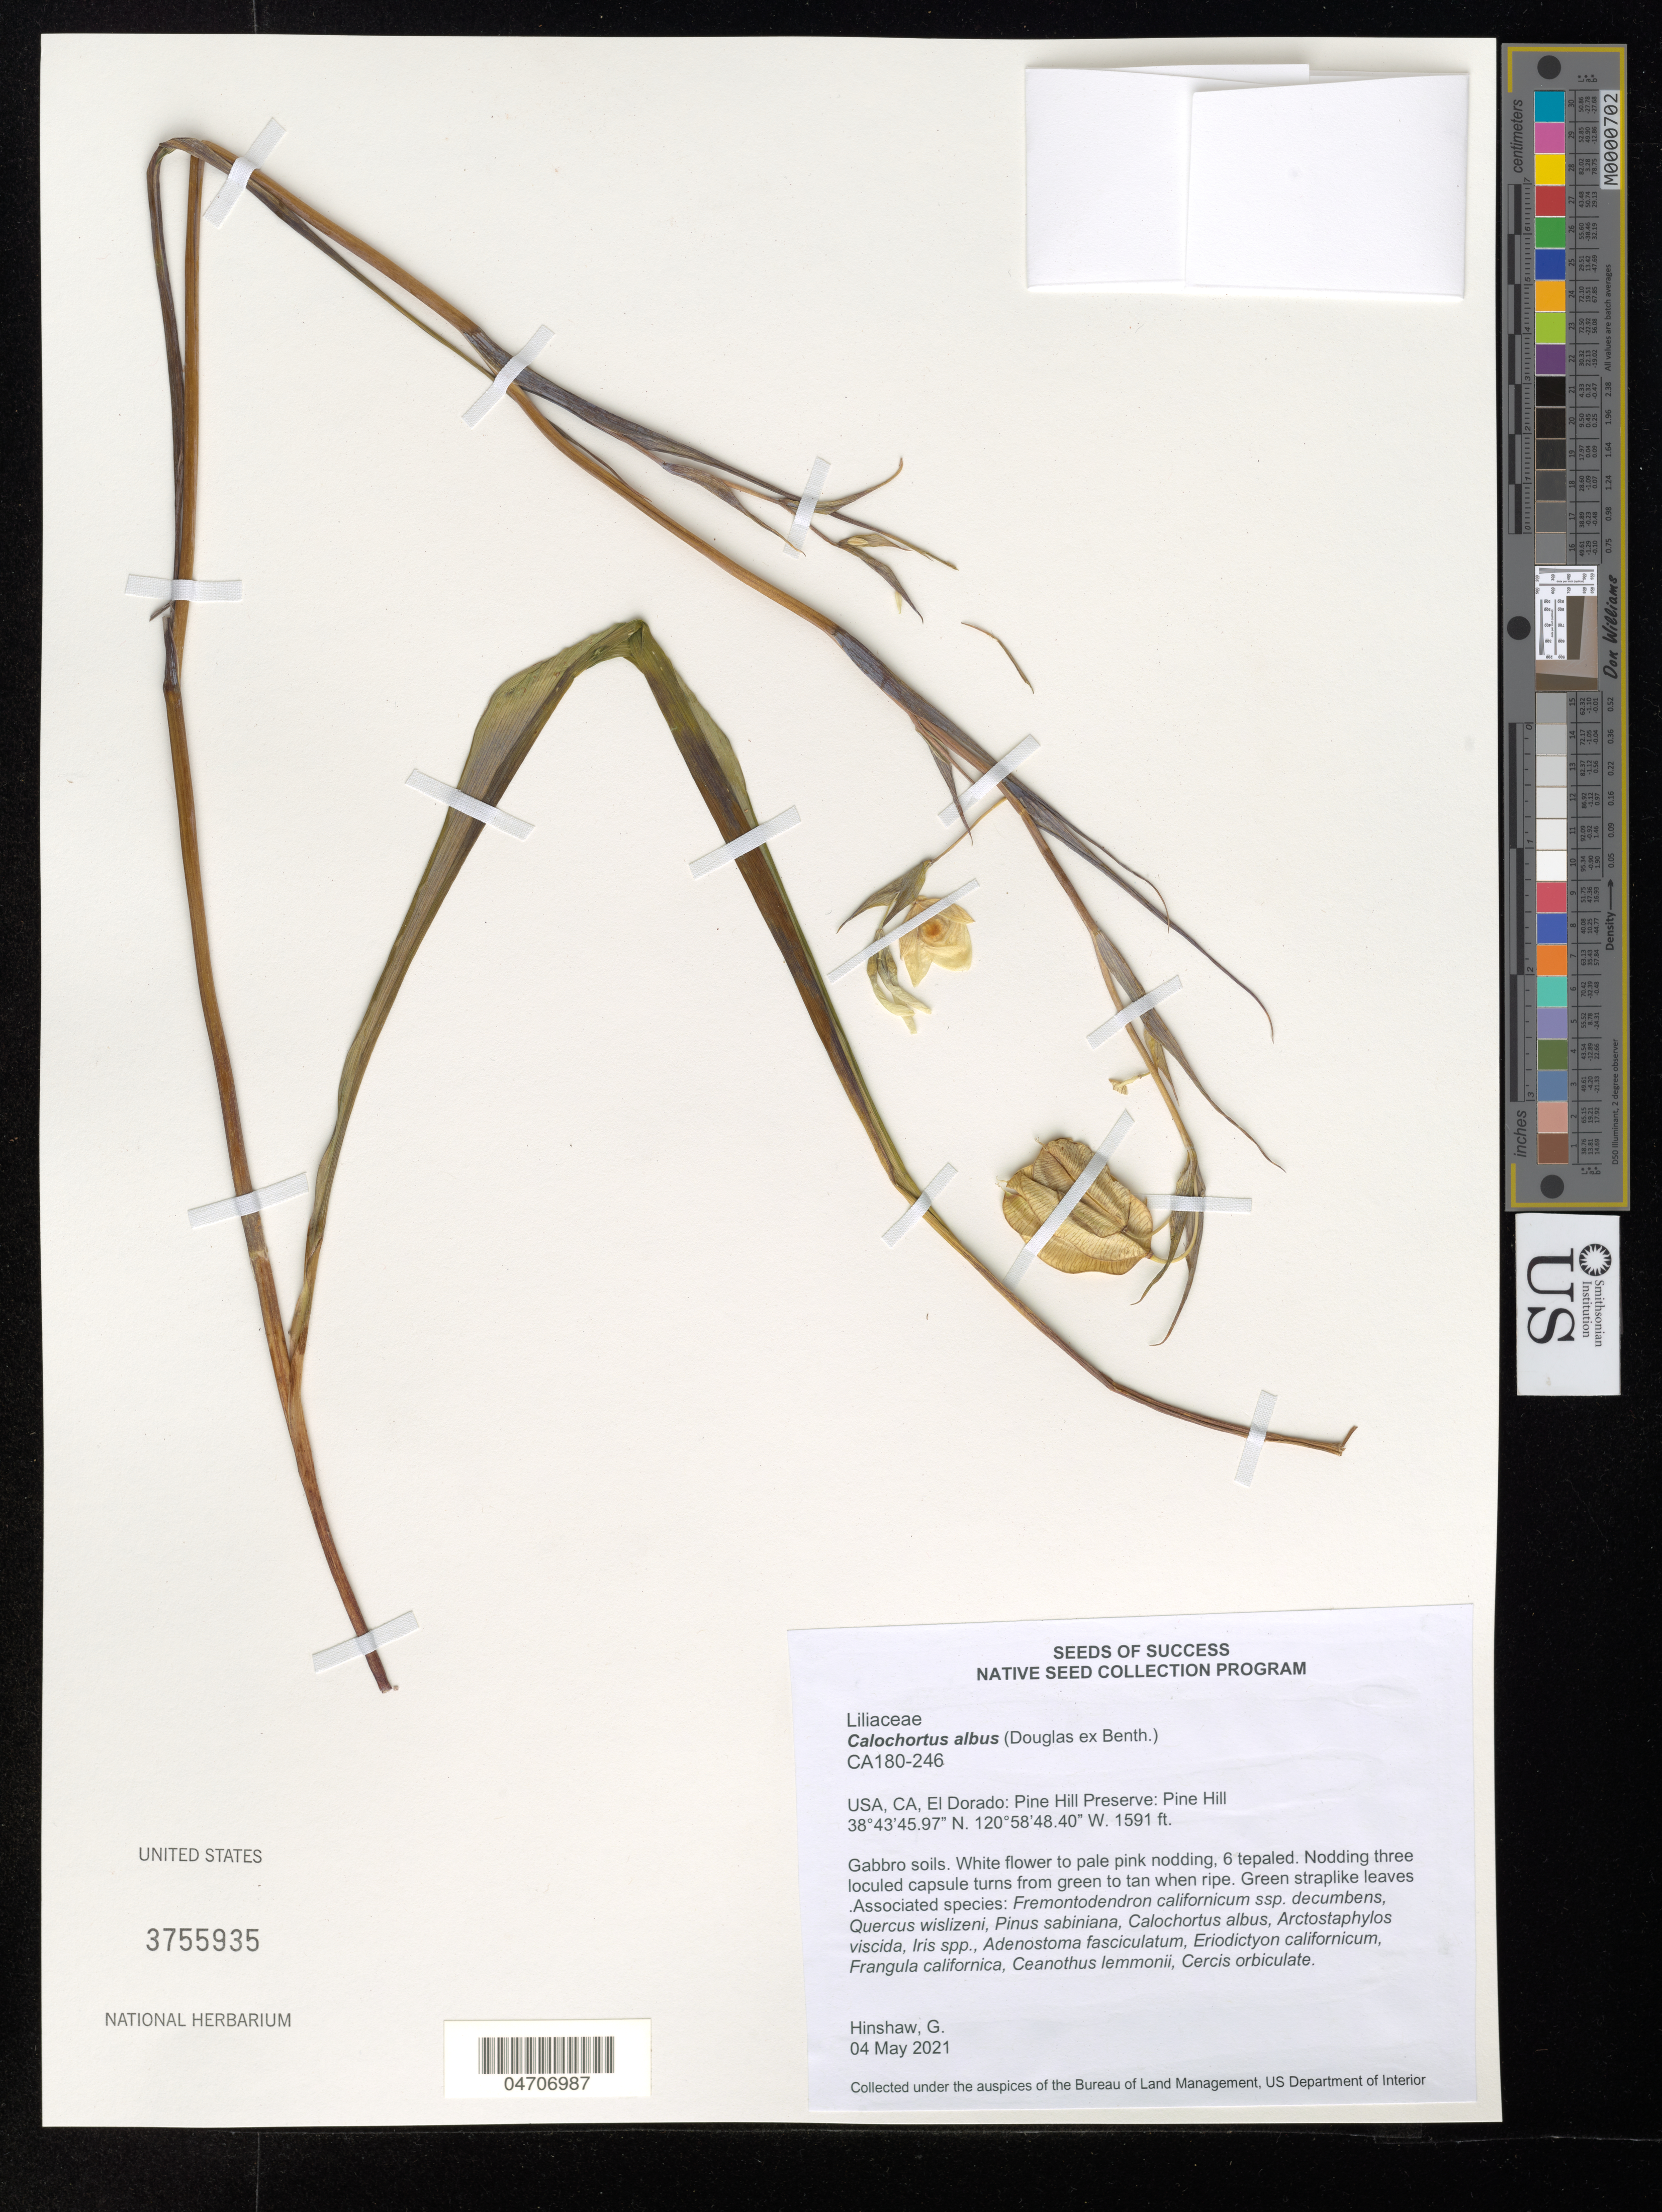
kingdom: Plantae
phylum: Tracheophyta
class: Liliopsida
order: Liliales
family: Liliaceae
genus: Calochortus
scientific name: Calochortus albus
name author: (Benth.) Douglas ex Benth.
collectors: G. Hinshaw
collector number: CA180-246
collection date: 2021-05-04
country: United States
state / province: California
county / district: El Dorado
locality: El Dorado: Pine Hill Preserve: Pine Hill.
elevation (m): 485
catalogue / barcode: US 3755935